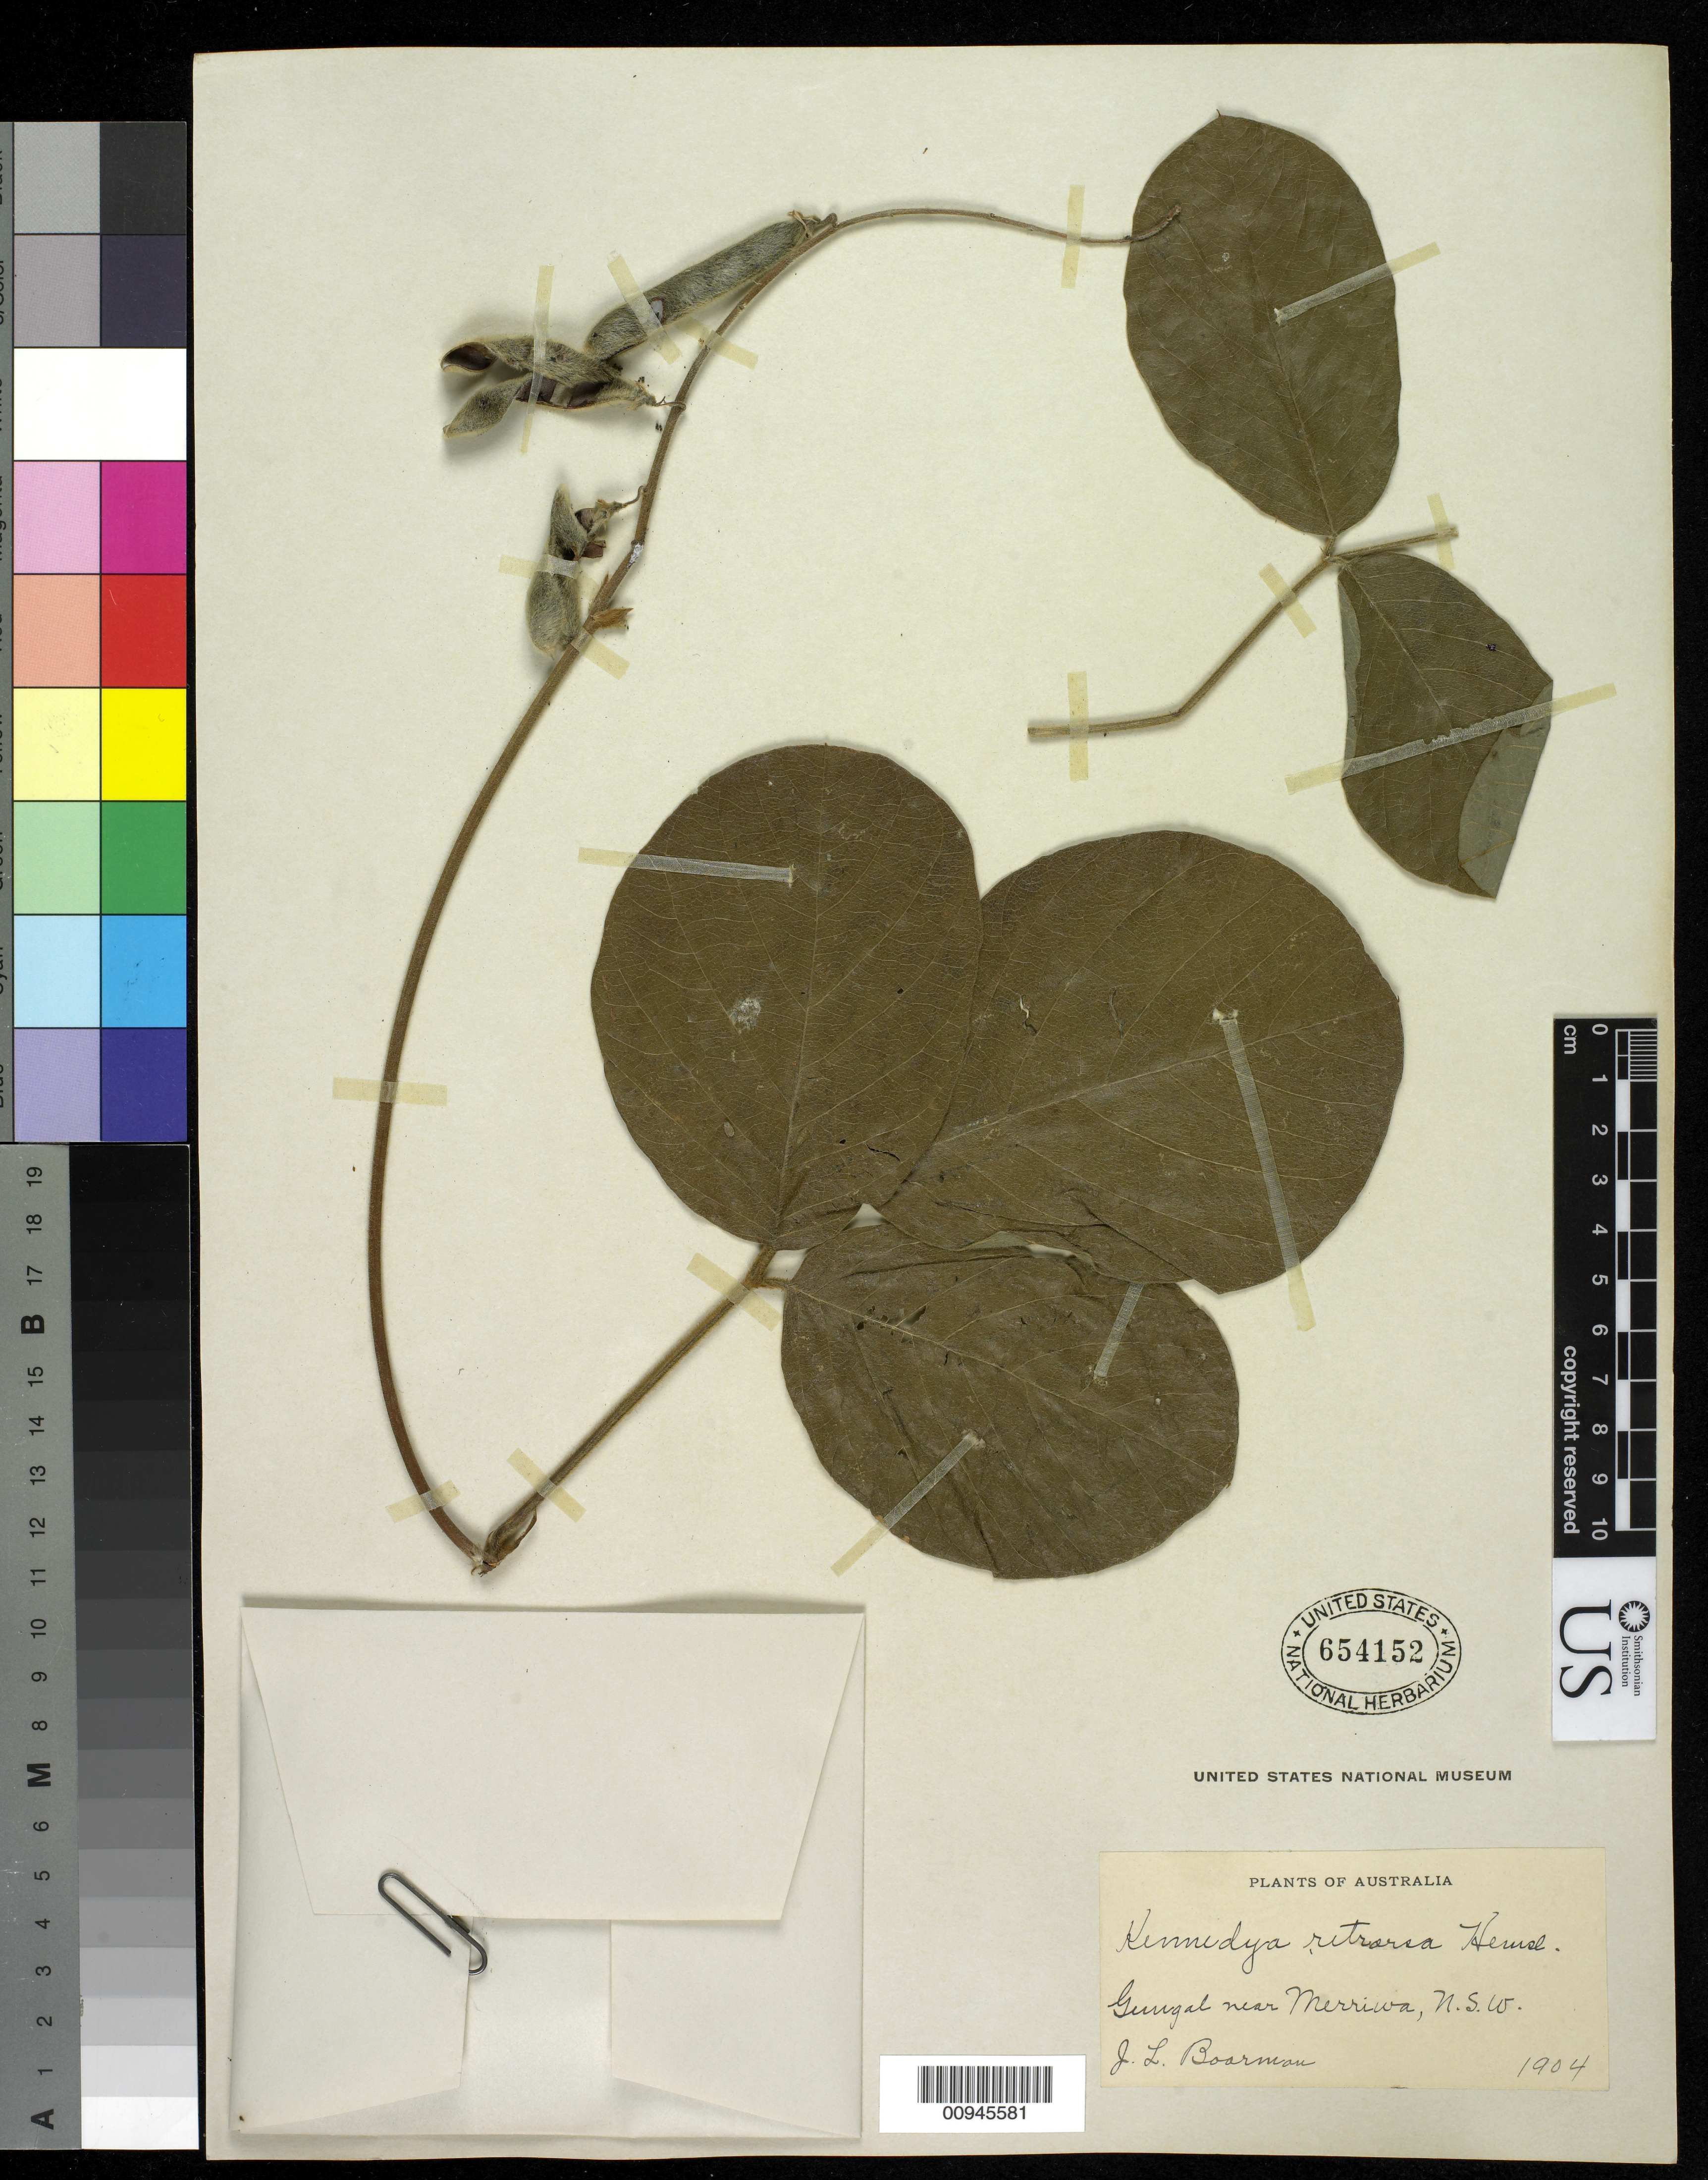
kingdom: Plantae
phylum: Tracheophyta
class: Magnoliopsida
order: Fabales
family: Fabaceae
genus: Kennedia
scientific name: Kennedia retrosa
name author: Hemsl.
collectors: J. Boorman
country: Australia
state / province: New South Wales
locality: Gungal near Merriwa.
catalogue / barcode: US 654152